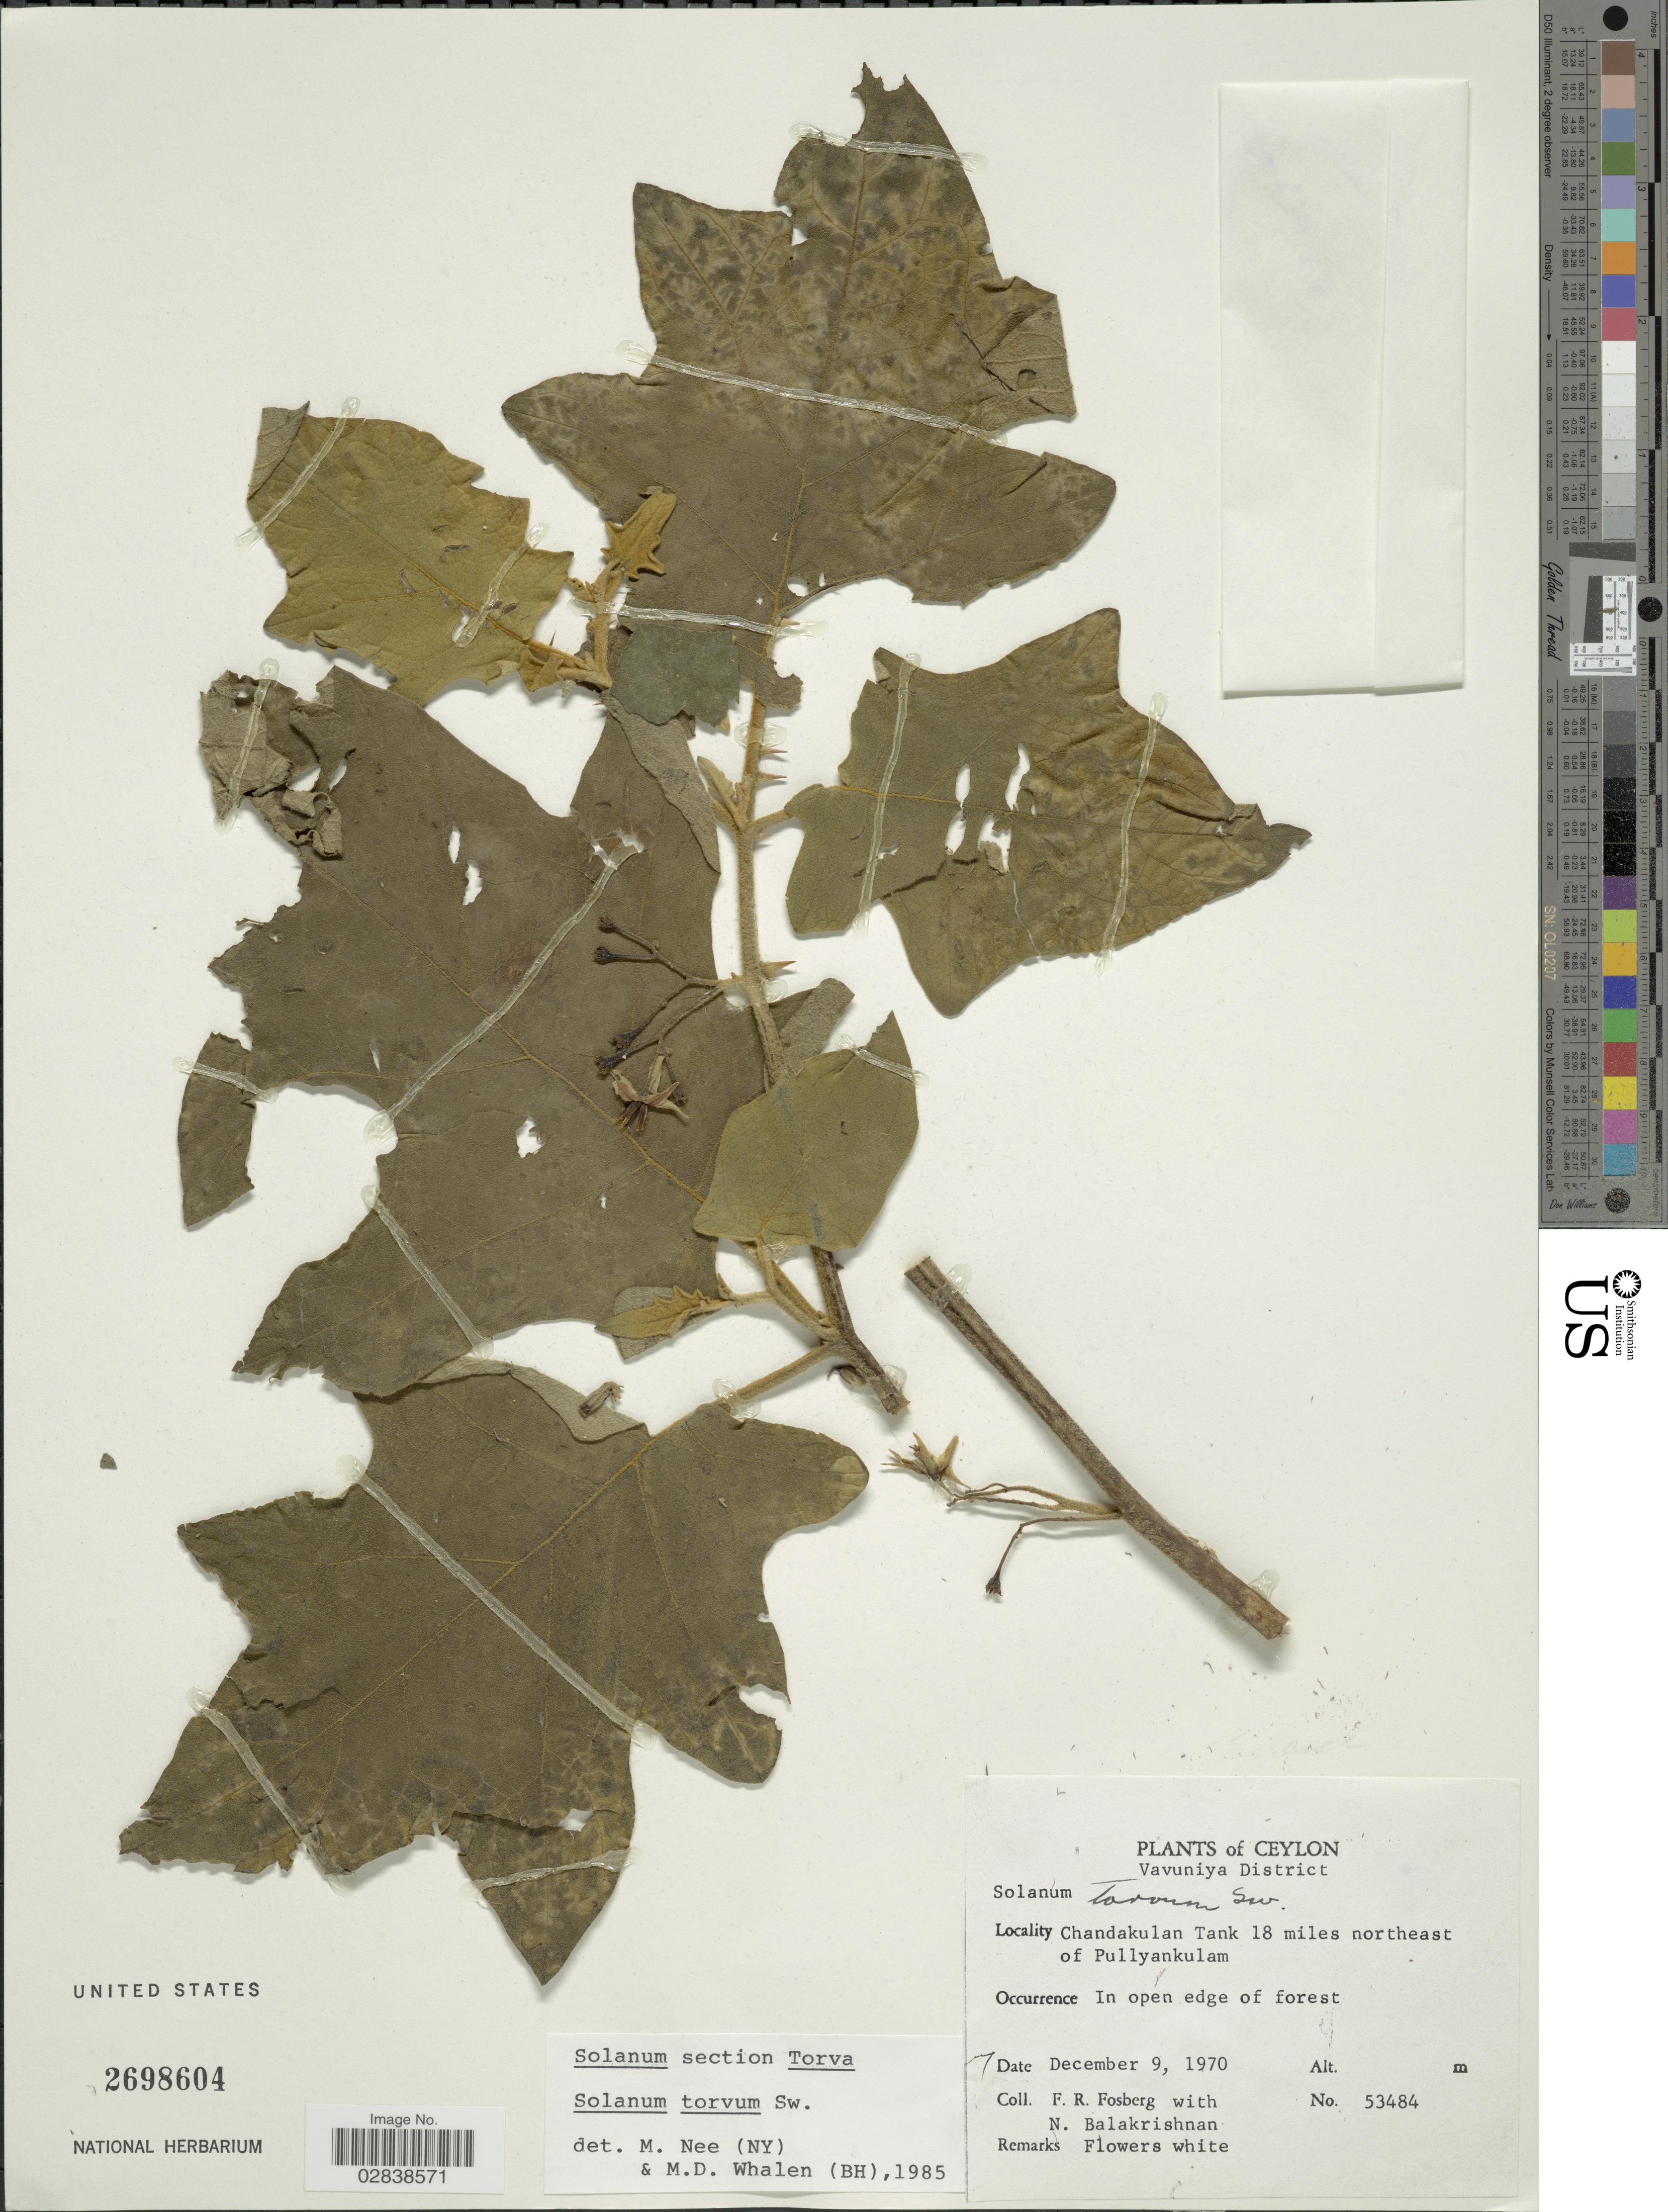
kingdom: Plantae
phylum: Tracheophyta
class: Magnoliopsida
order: Solanales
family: Solanaceae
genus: Solanum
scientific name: Solanum torvum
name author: Sw.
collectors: F. R. Fosberg & N. Balakrishnan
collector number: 53484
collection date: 1970-12-09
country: Sri Lanka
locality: Ceylon, Vavuniya District, Chandakulan Tank 18 miles northeast of Pullyankulam.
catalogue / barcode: US 2698604